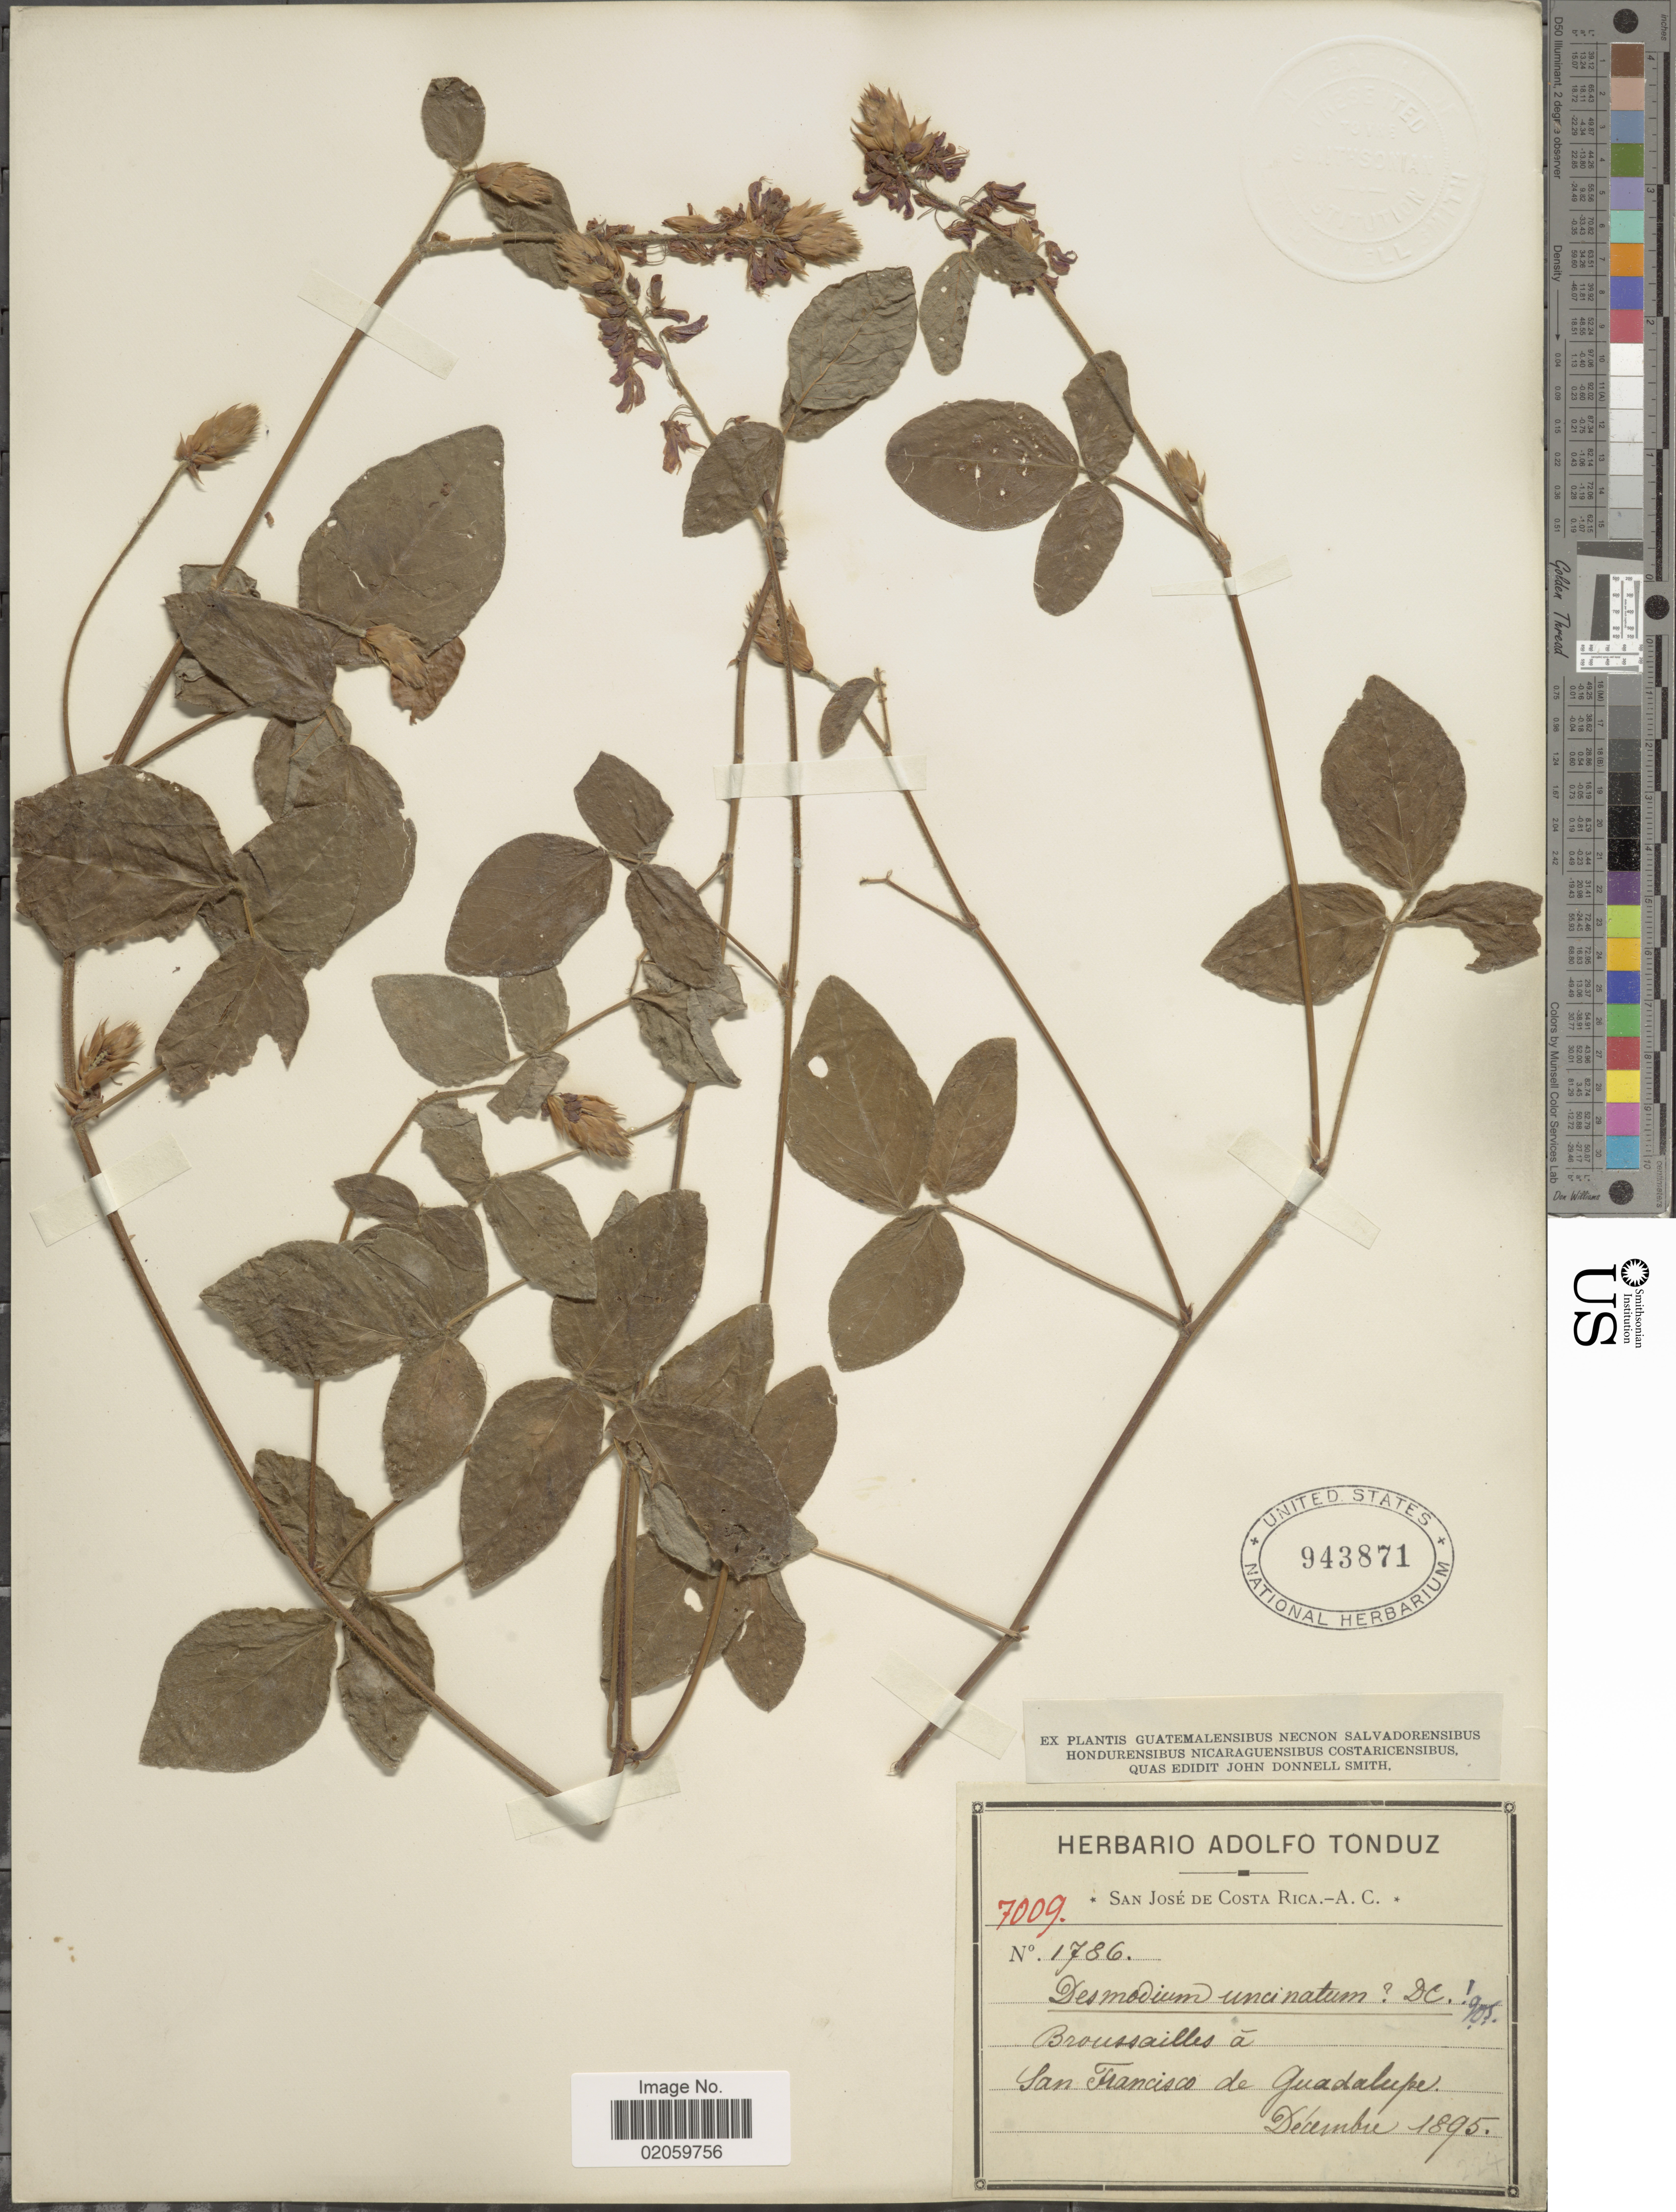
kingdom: Plantae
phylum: Tracheophyta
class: Magnoliopsida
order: Fabales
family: Fabaceae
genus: Desmodium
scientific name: Desmodium intortum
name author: (Mill.) Urb.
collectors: ex Herb. Adolfo Tonduz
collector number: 1786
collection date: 1895-12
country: Costa Rica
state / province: Guanacaste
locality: San Francisco de Guadalupe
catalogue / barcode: US 943871